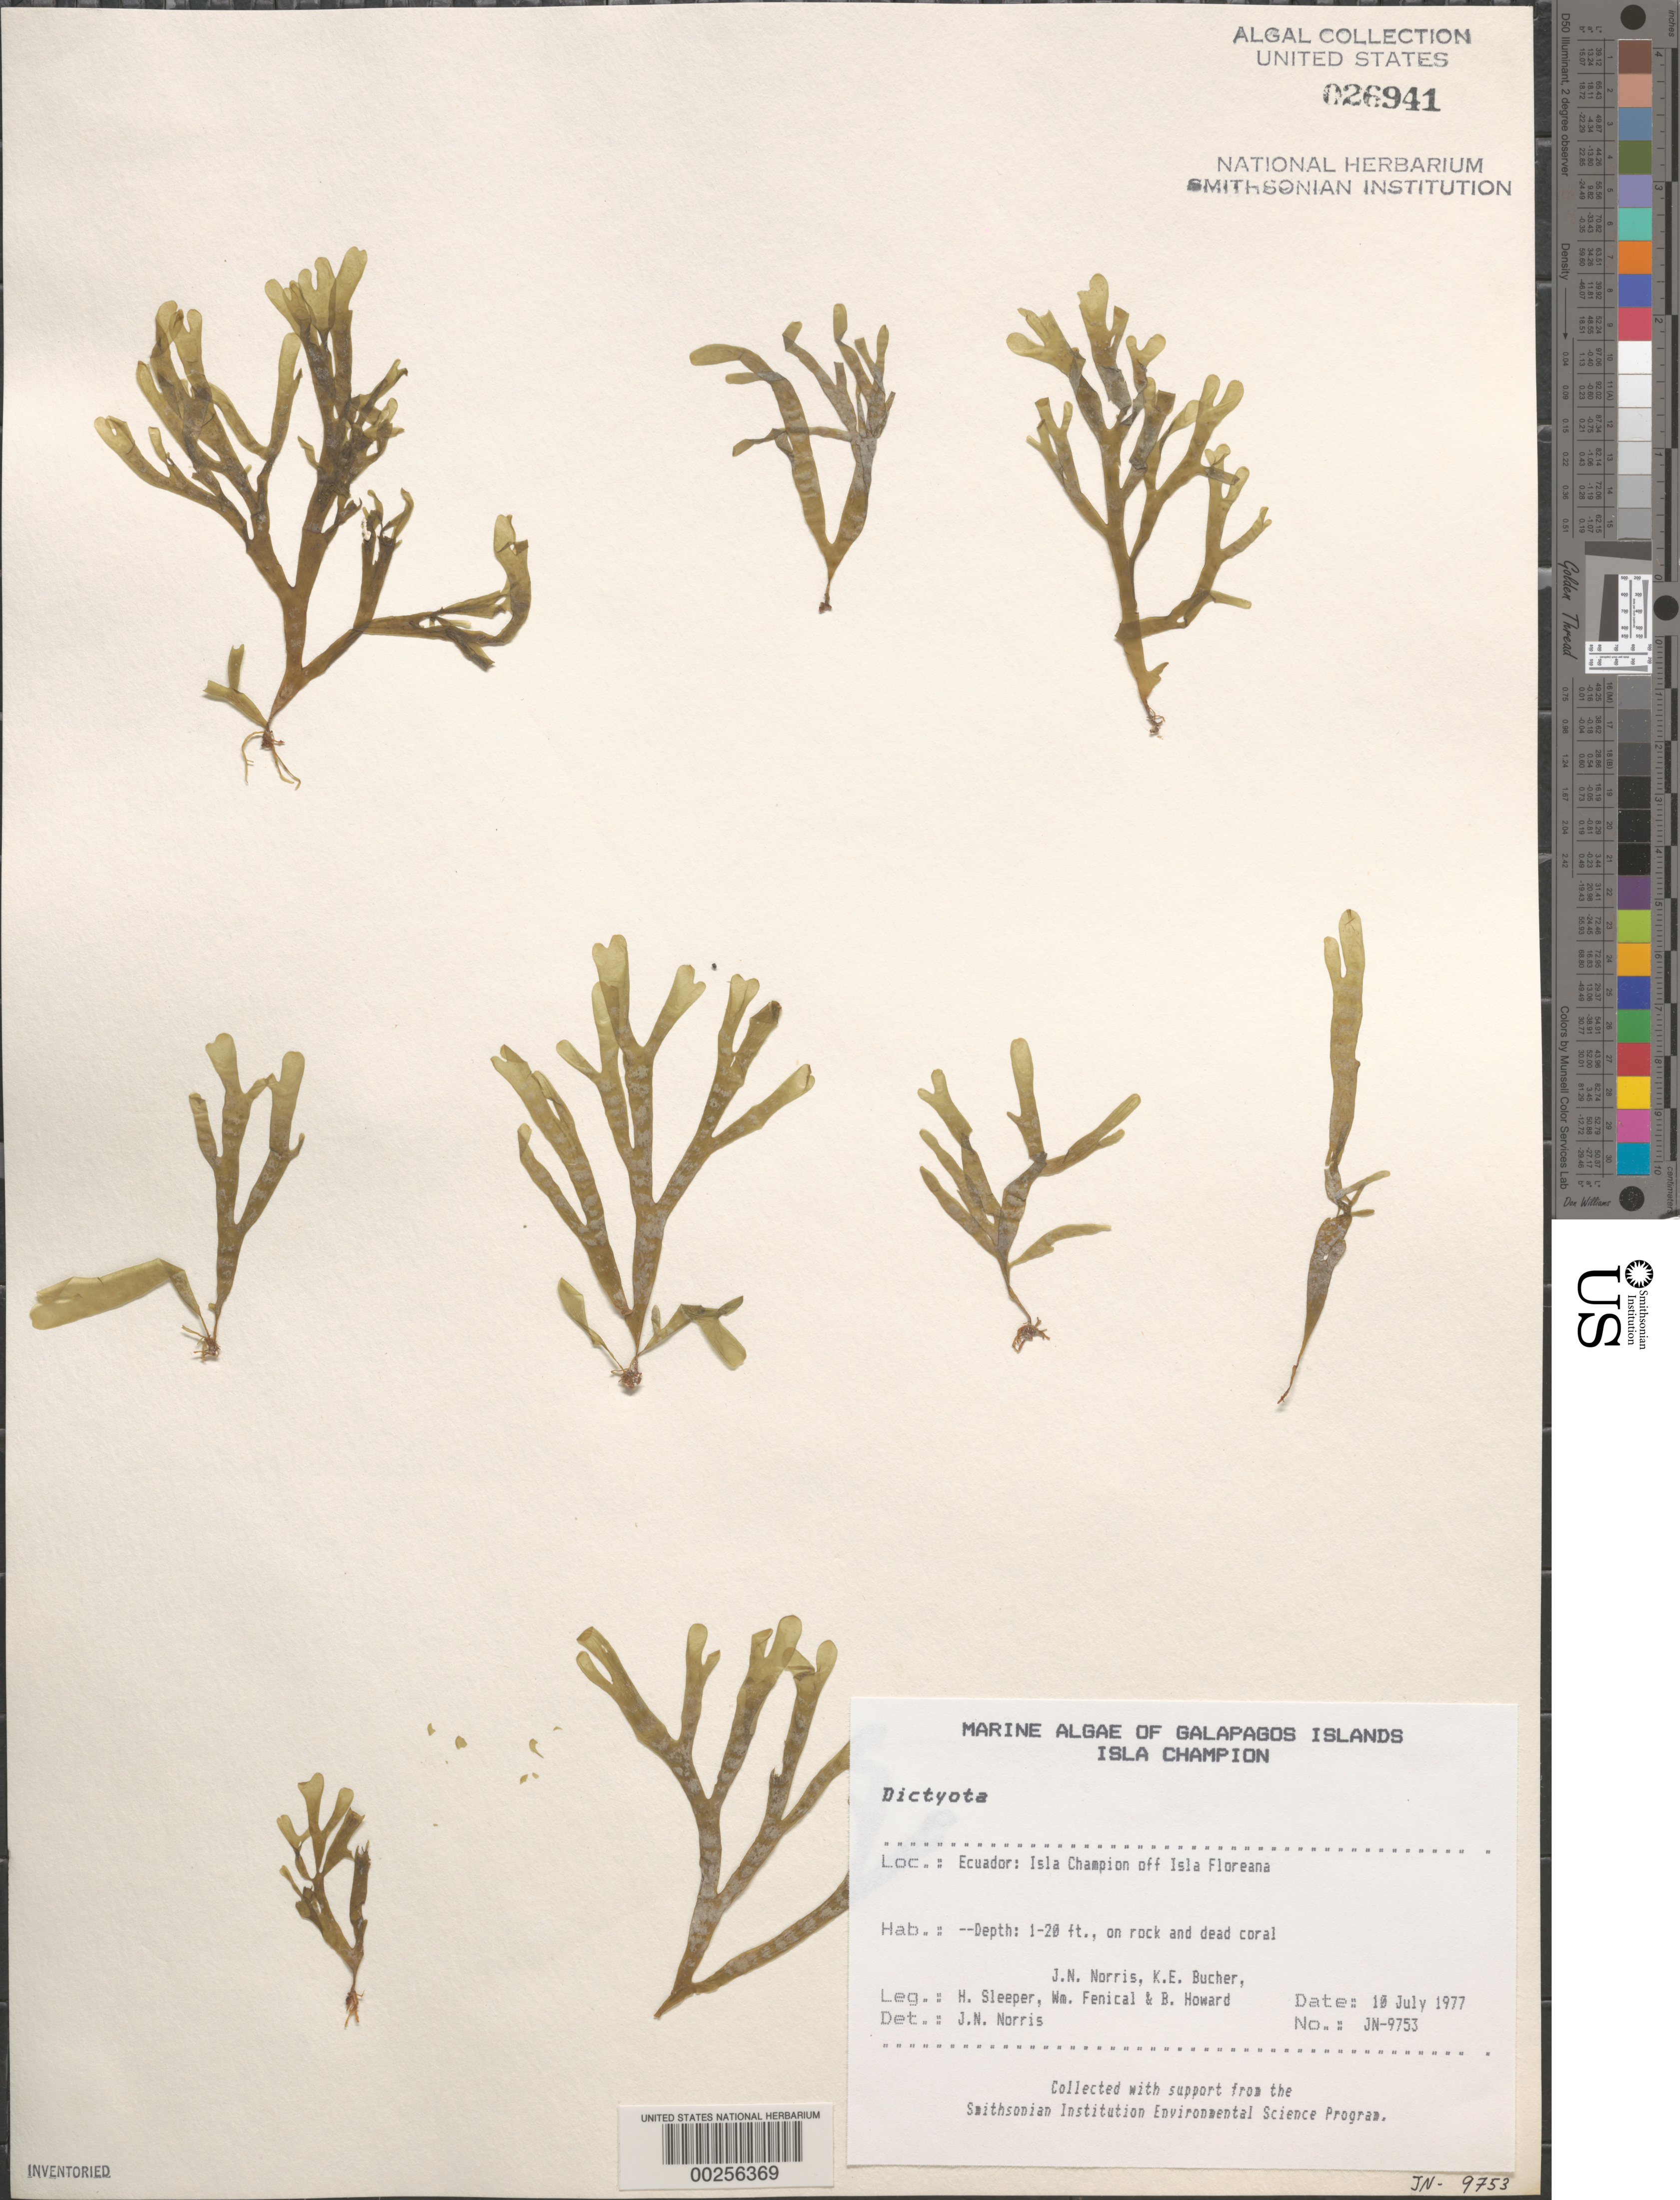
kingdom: Chromista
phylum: Ochrophyta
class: Phaeophyceae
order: Dictyotales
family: Dictyotaceae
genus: Dictyota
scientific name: Dictyota sp.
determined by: Norris, James N.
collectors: J. N. Norris, K. E. Bucher, H. Sleeper, W. Fenical & B. Howard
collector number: JN-9753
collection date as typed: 10 Jul 1977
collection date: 1977-07-10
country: Ecuador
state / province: Colón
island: Champion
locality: Off Isla Santa María (Isla Floreana)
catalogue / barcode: US 26941